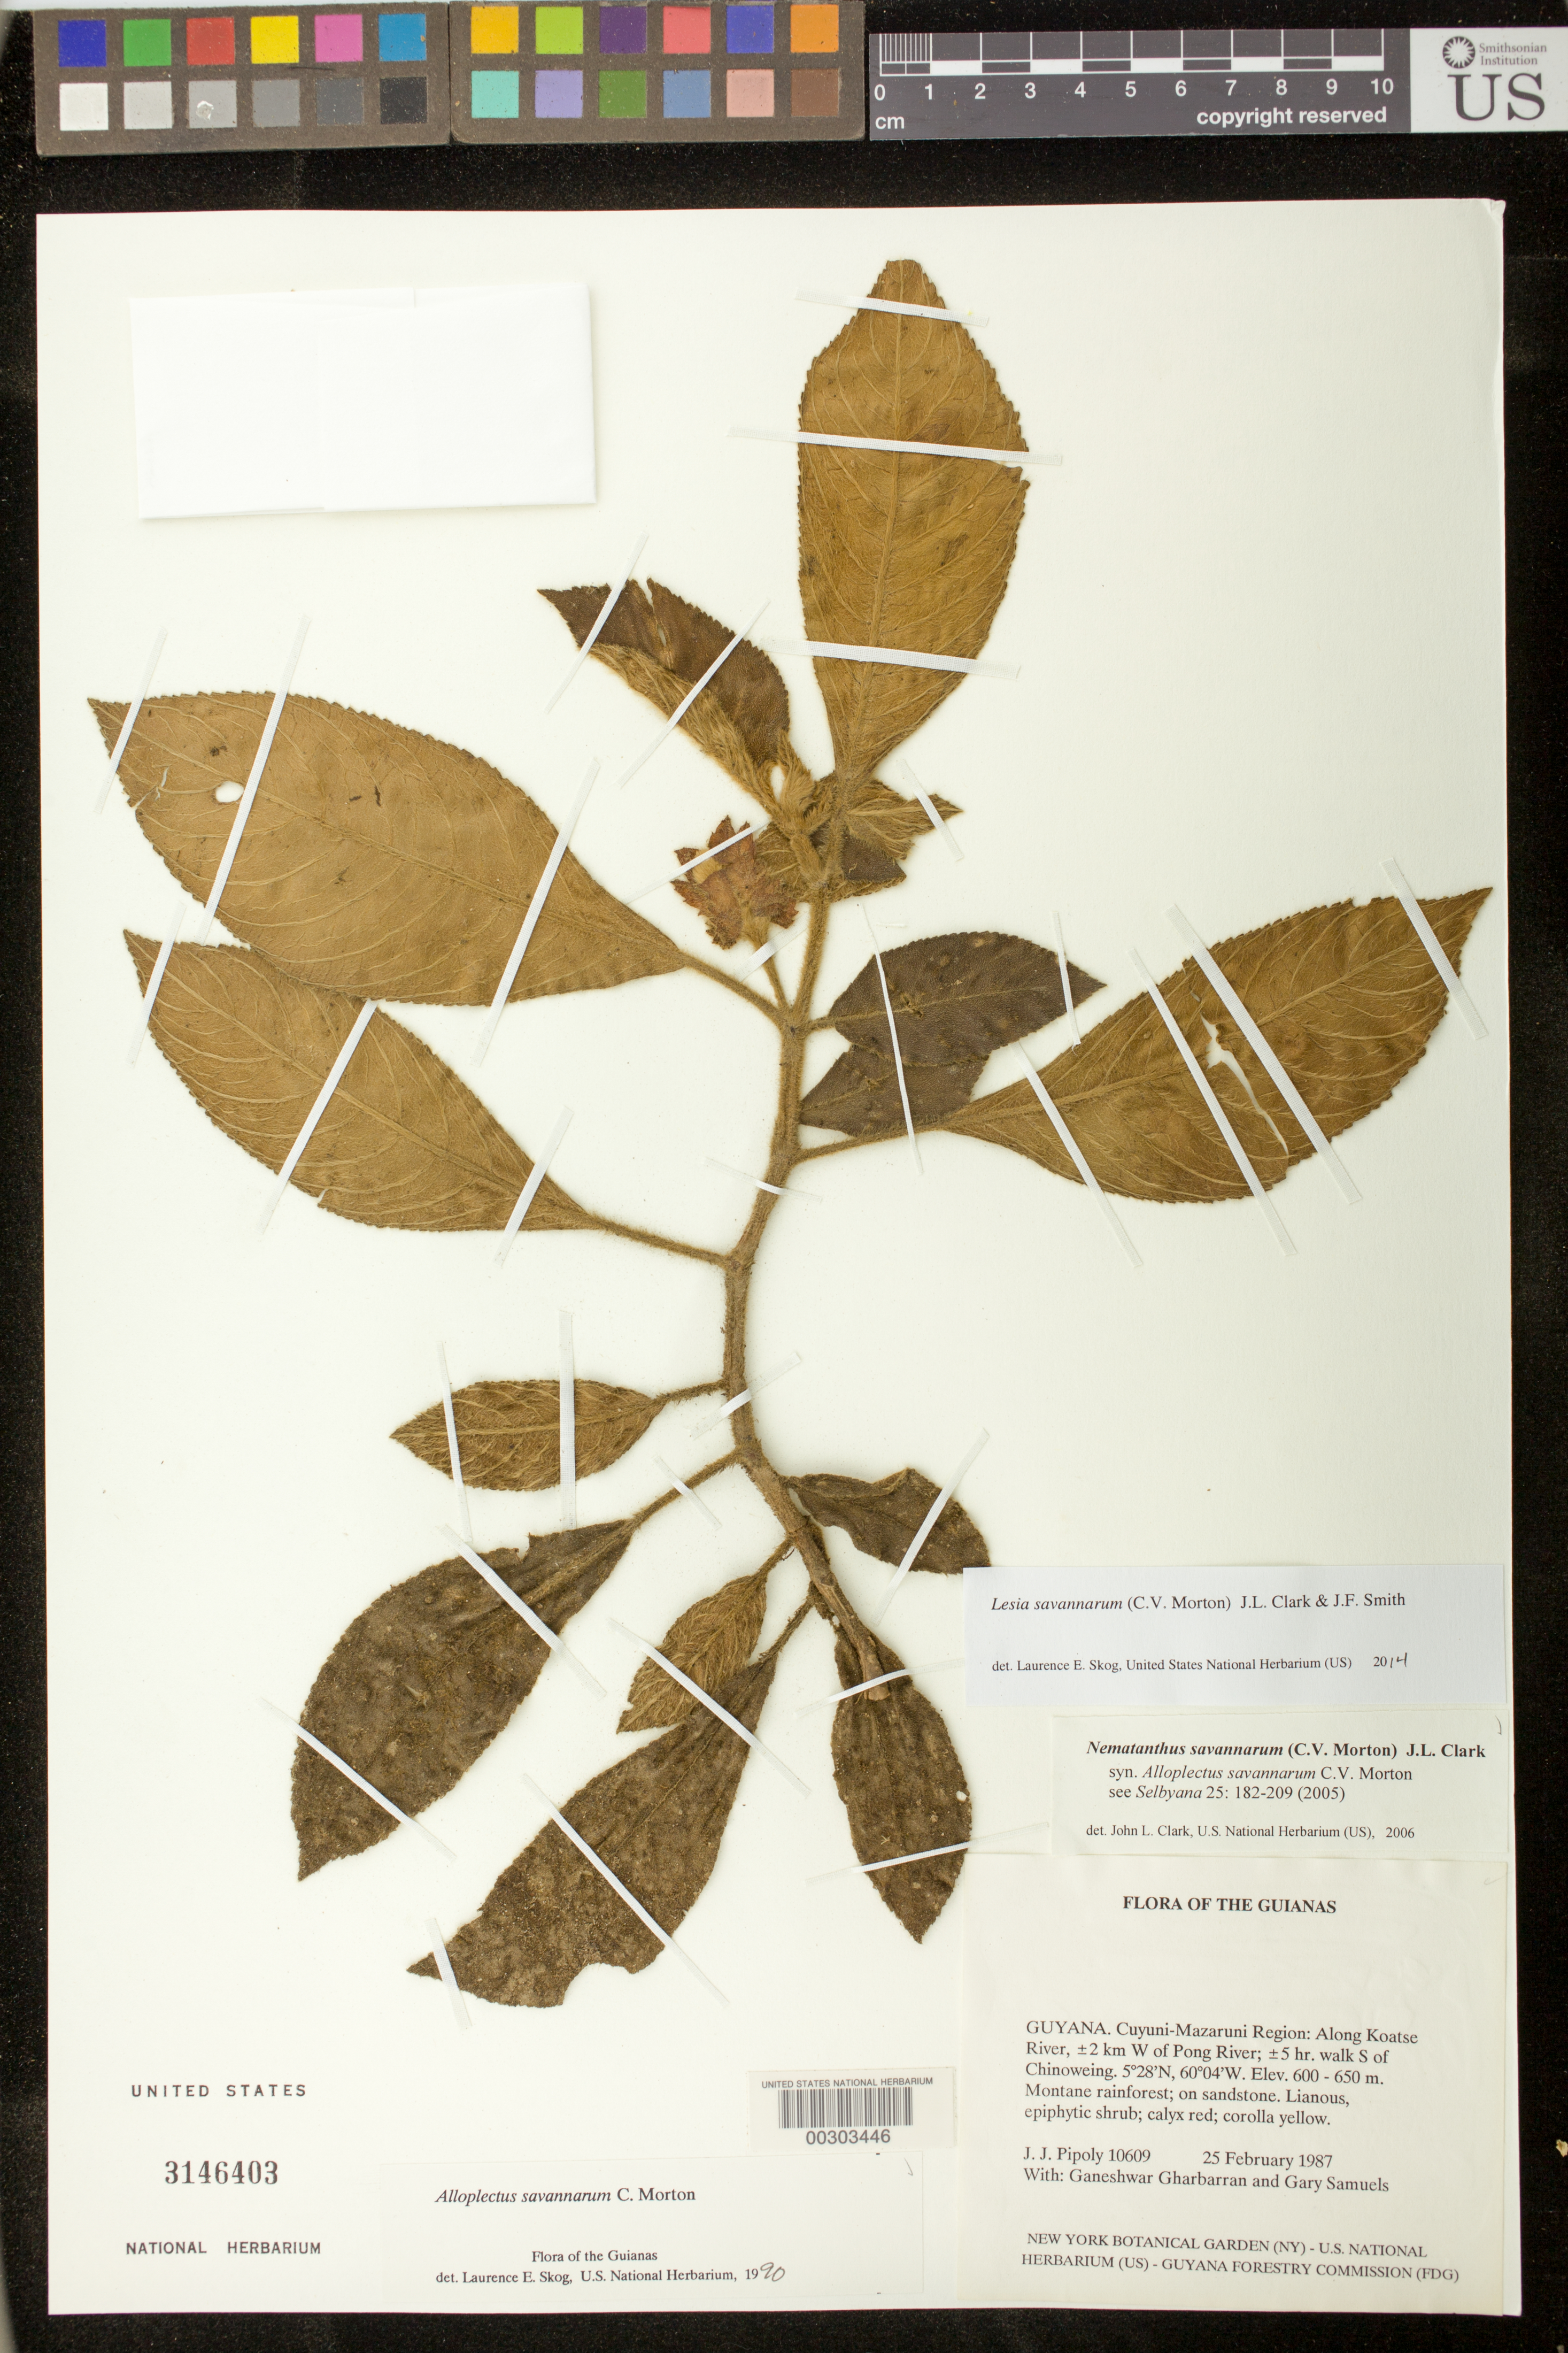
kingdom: Plantae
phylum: Tracheophyta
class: Magnoliopsida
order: Lamiales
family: Gesneriaceae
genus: Lesia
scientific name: Lesia savannarum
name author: (C.V. Morton) J.L. Clark & J.F. Sm.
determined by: Skog, Laurence E.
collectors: J. J. Pipoly, G. Gharbarran & G. Samuels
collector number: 10609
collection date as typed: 25 Feb 1987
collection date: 1987-02-25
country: Guyana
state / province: Cuyuni-Mazaruni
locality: Along Koatse River, ± 2 km W of Pang River; ± 5 hour walk S of Chinoweing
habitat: Montane rainforest on sandstone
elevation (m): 600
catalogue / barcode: US 3146403